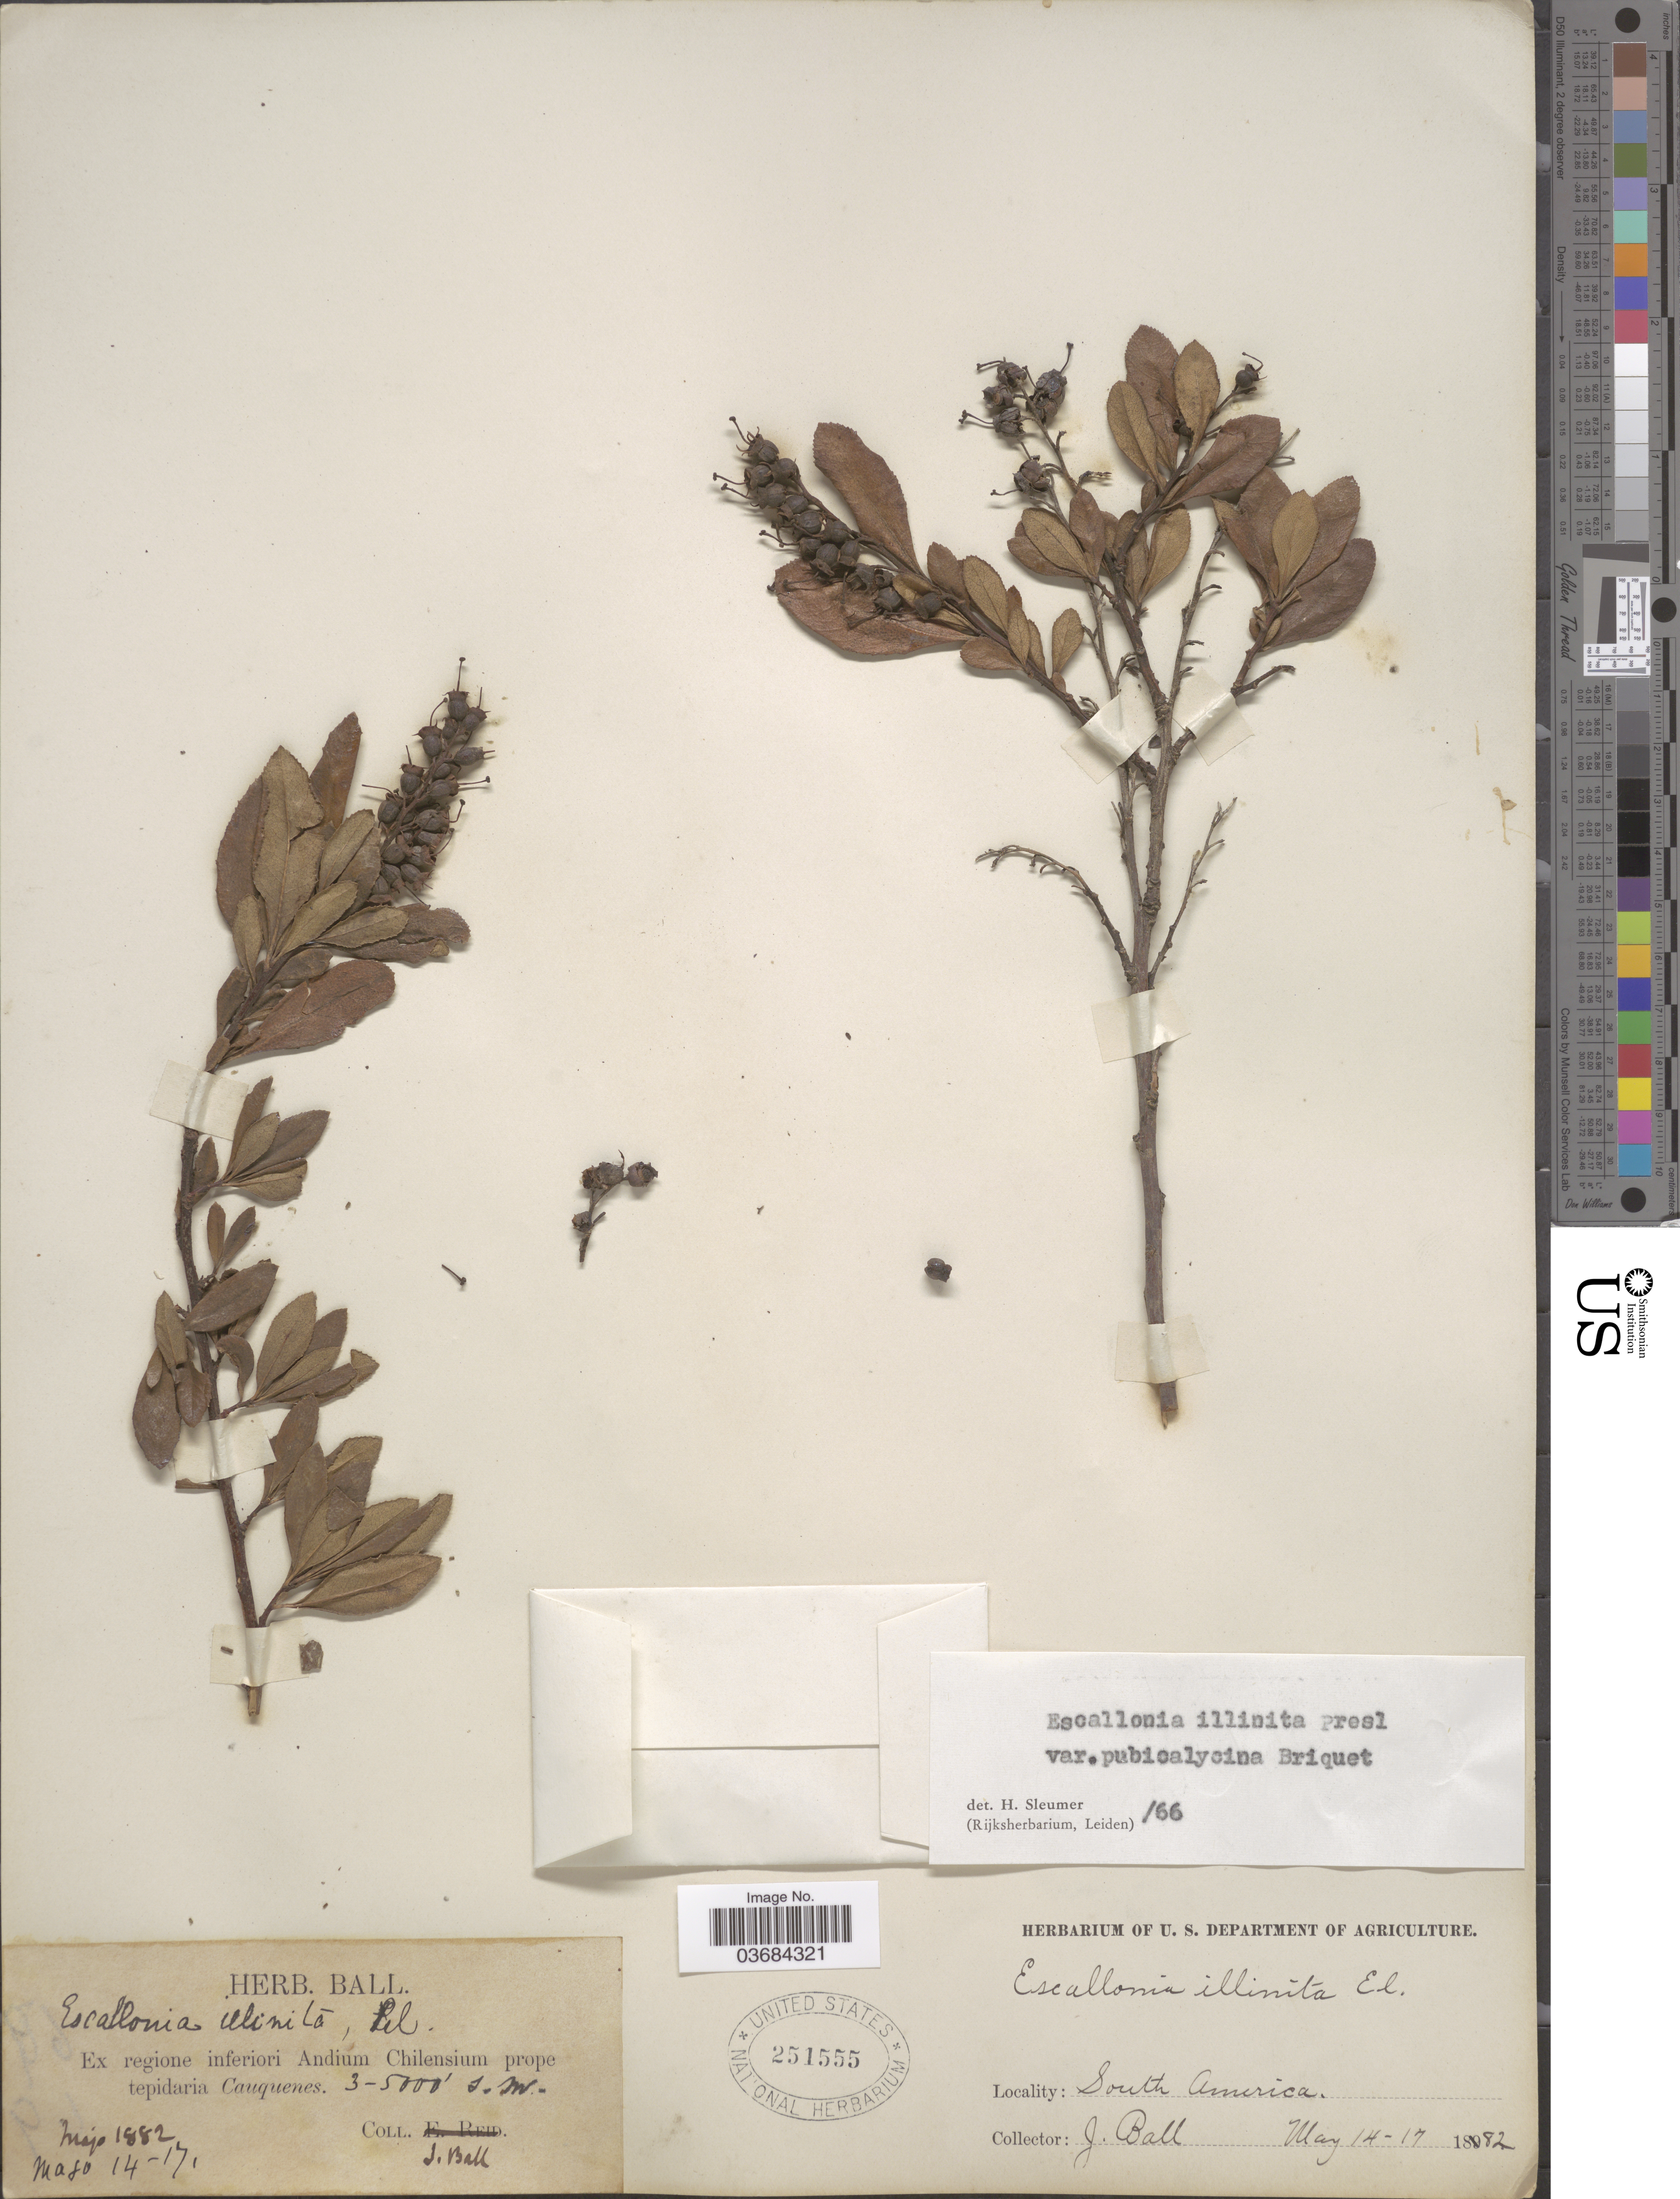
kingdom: Plantae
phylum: Tracheophyta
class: Magnoliopsida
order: Escalloniales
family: Escalloniaceae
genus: Escallonia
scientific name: Escallonia illinita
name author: C. Presl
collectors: J. Ball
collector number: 80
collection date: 1882-05-14/1882-05-17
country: Chile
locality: Ex regione inferiori Andium Chilensium prope tepidaria Cauquenses.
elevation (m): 914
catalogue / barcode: US 251555